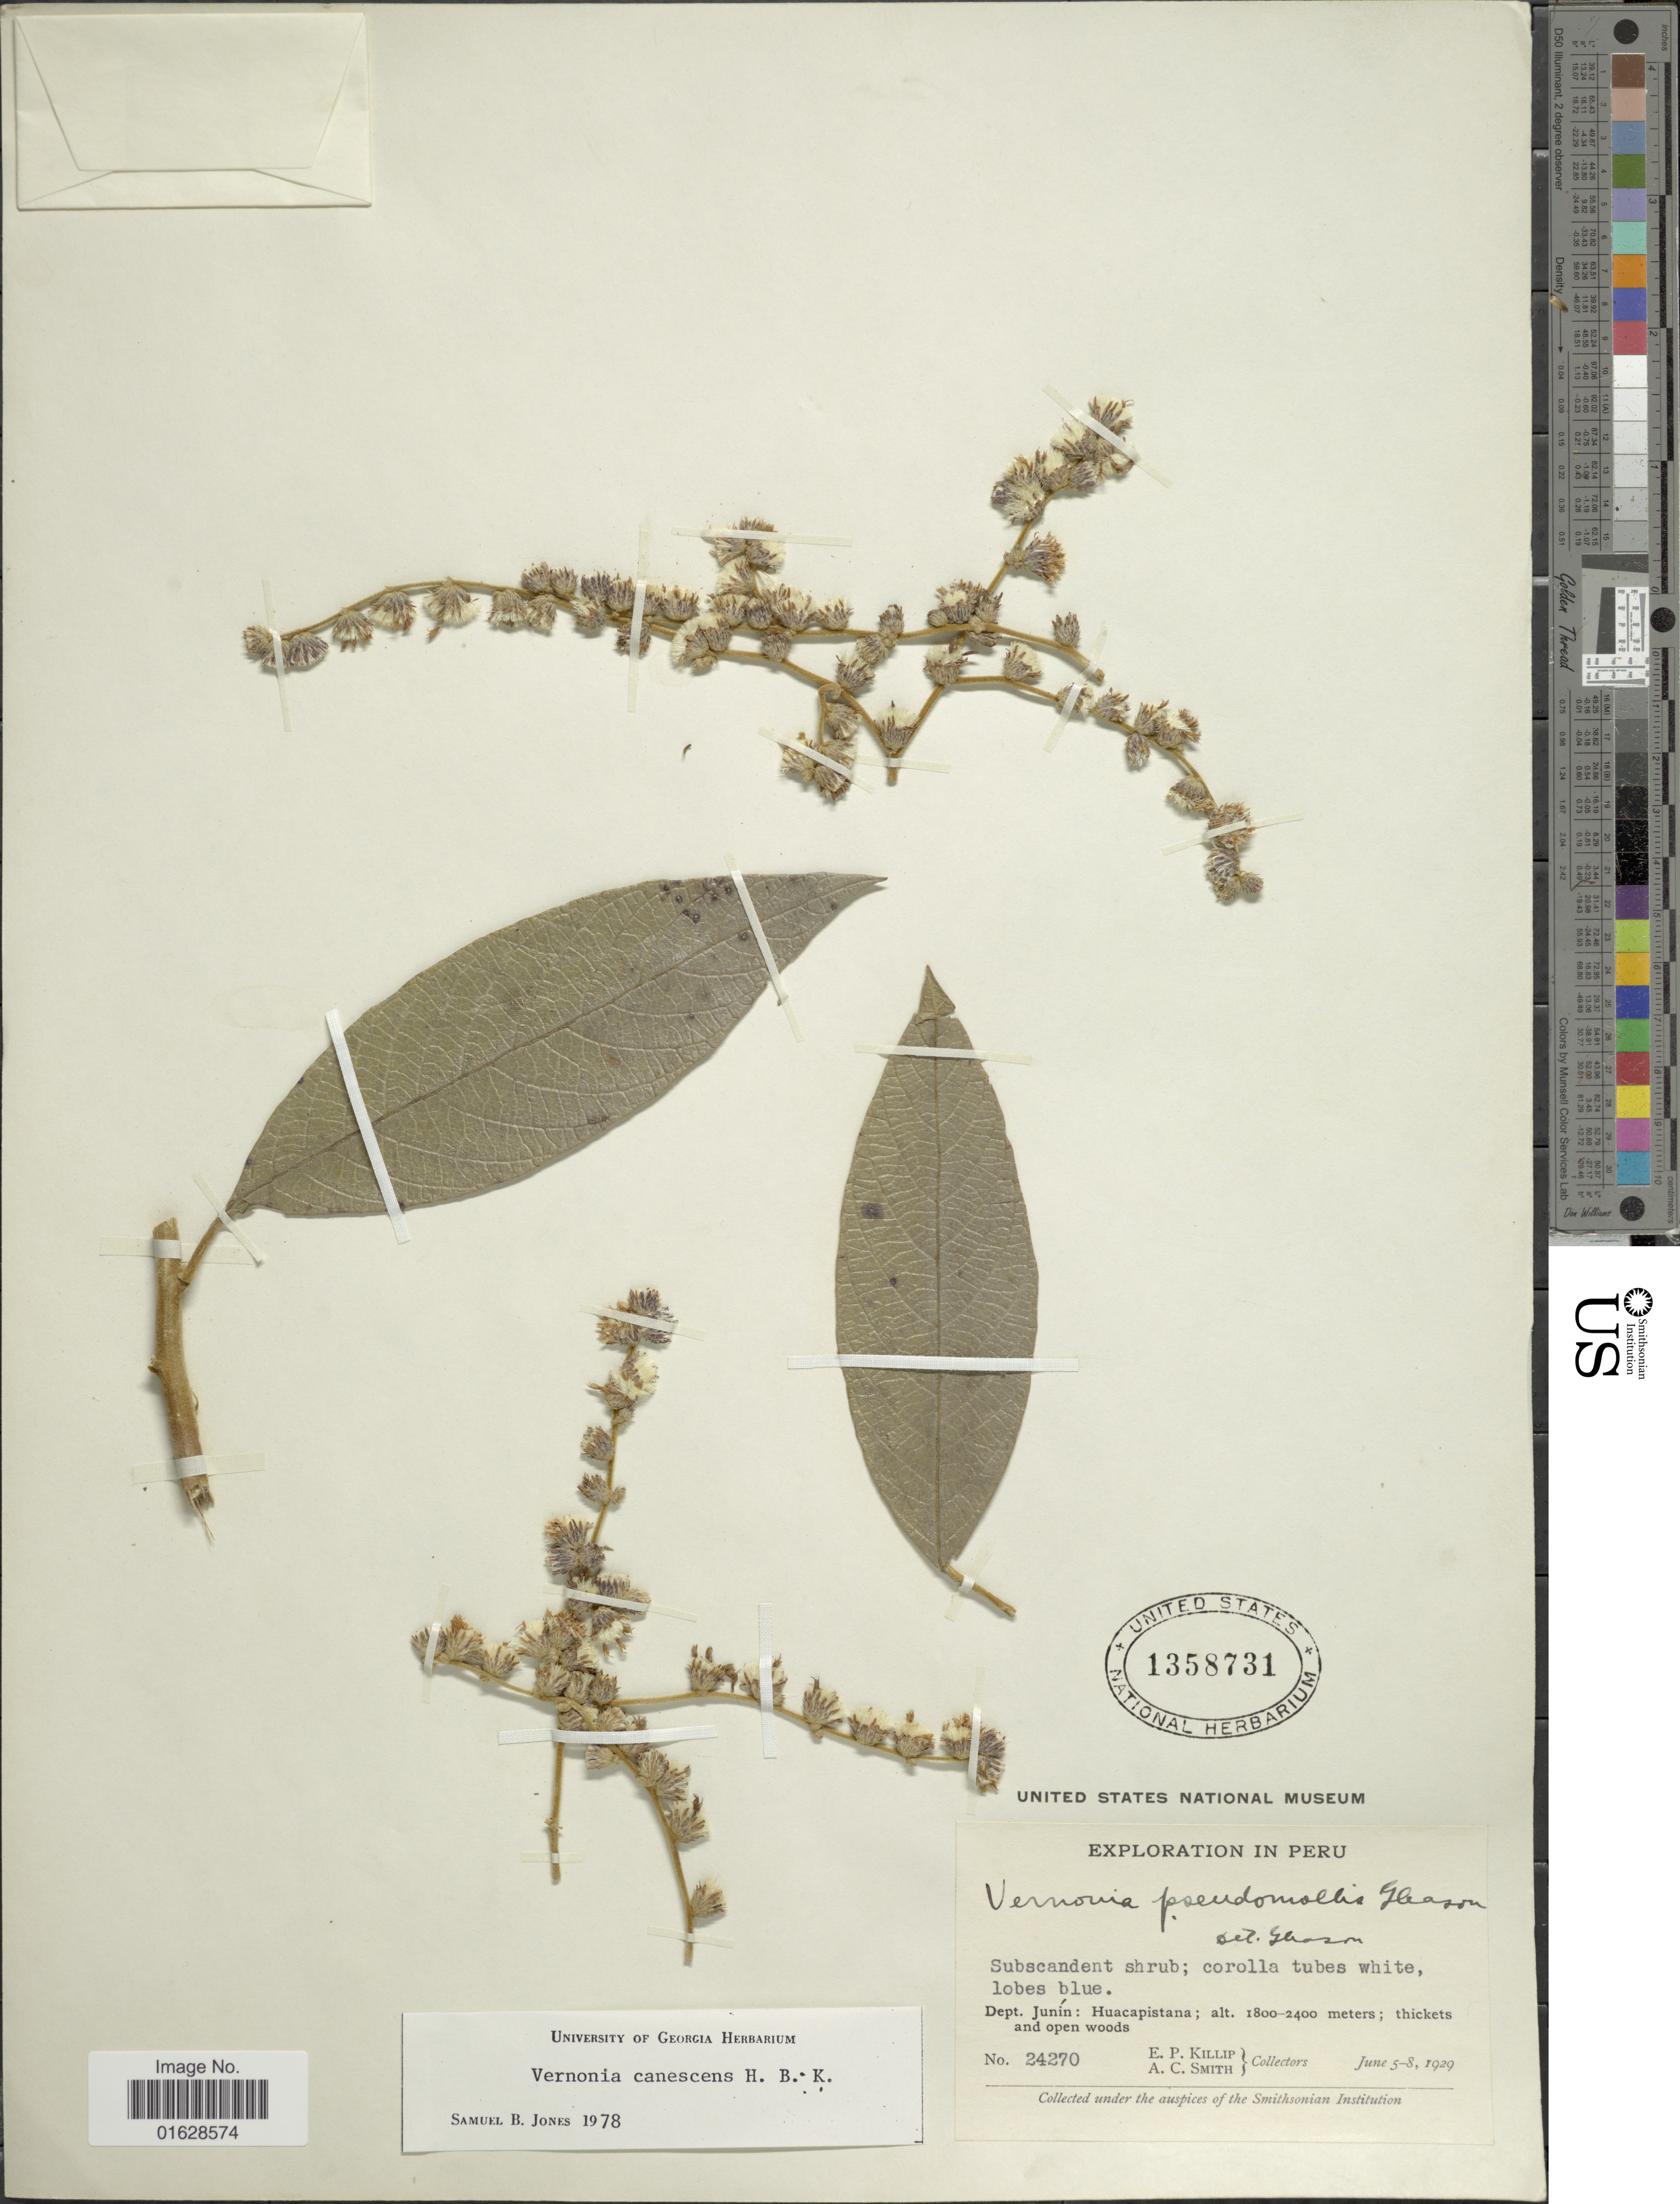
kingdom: Plantae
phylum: Tracheophyta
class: Magnoliopsida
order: Asterales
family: Asteraceae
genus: Lepidaploa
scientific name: Lepidaploa canescens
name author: (Kunth) H. Rob.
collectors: E. P. Killip & A. C. Smith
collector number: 24270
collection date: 1929-06-05/1929-06-08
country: Peru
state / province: Junín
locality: Peru. Dept. Junín: Huacapistana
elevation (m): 1800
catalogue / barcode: US 1358731